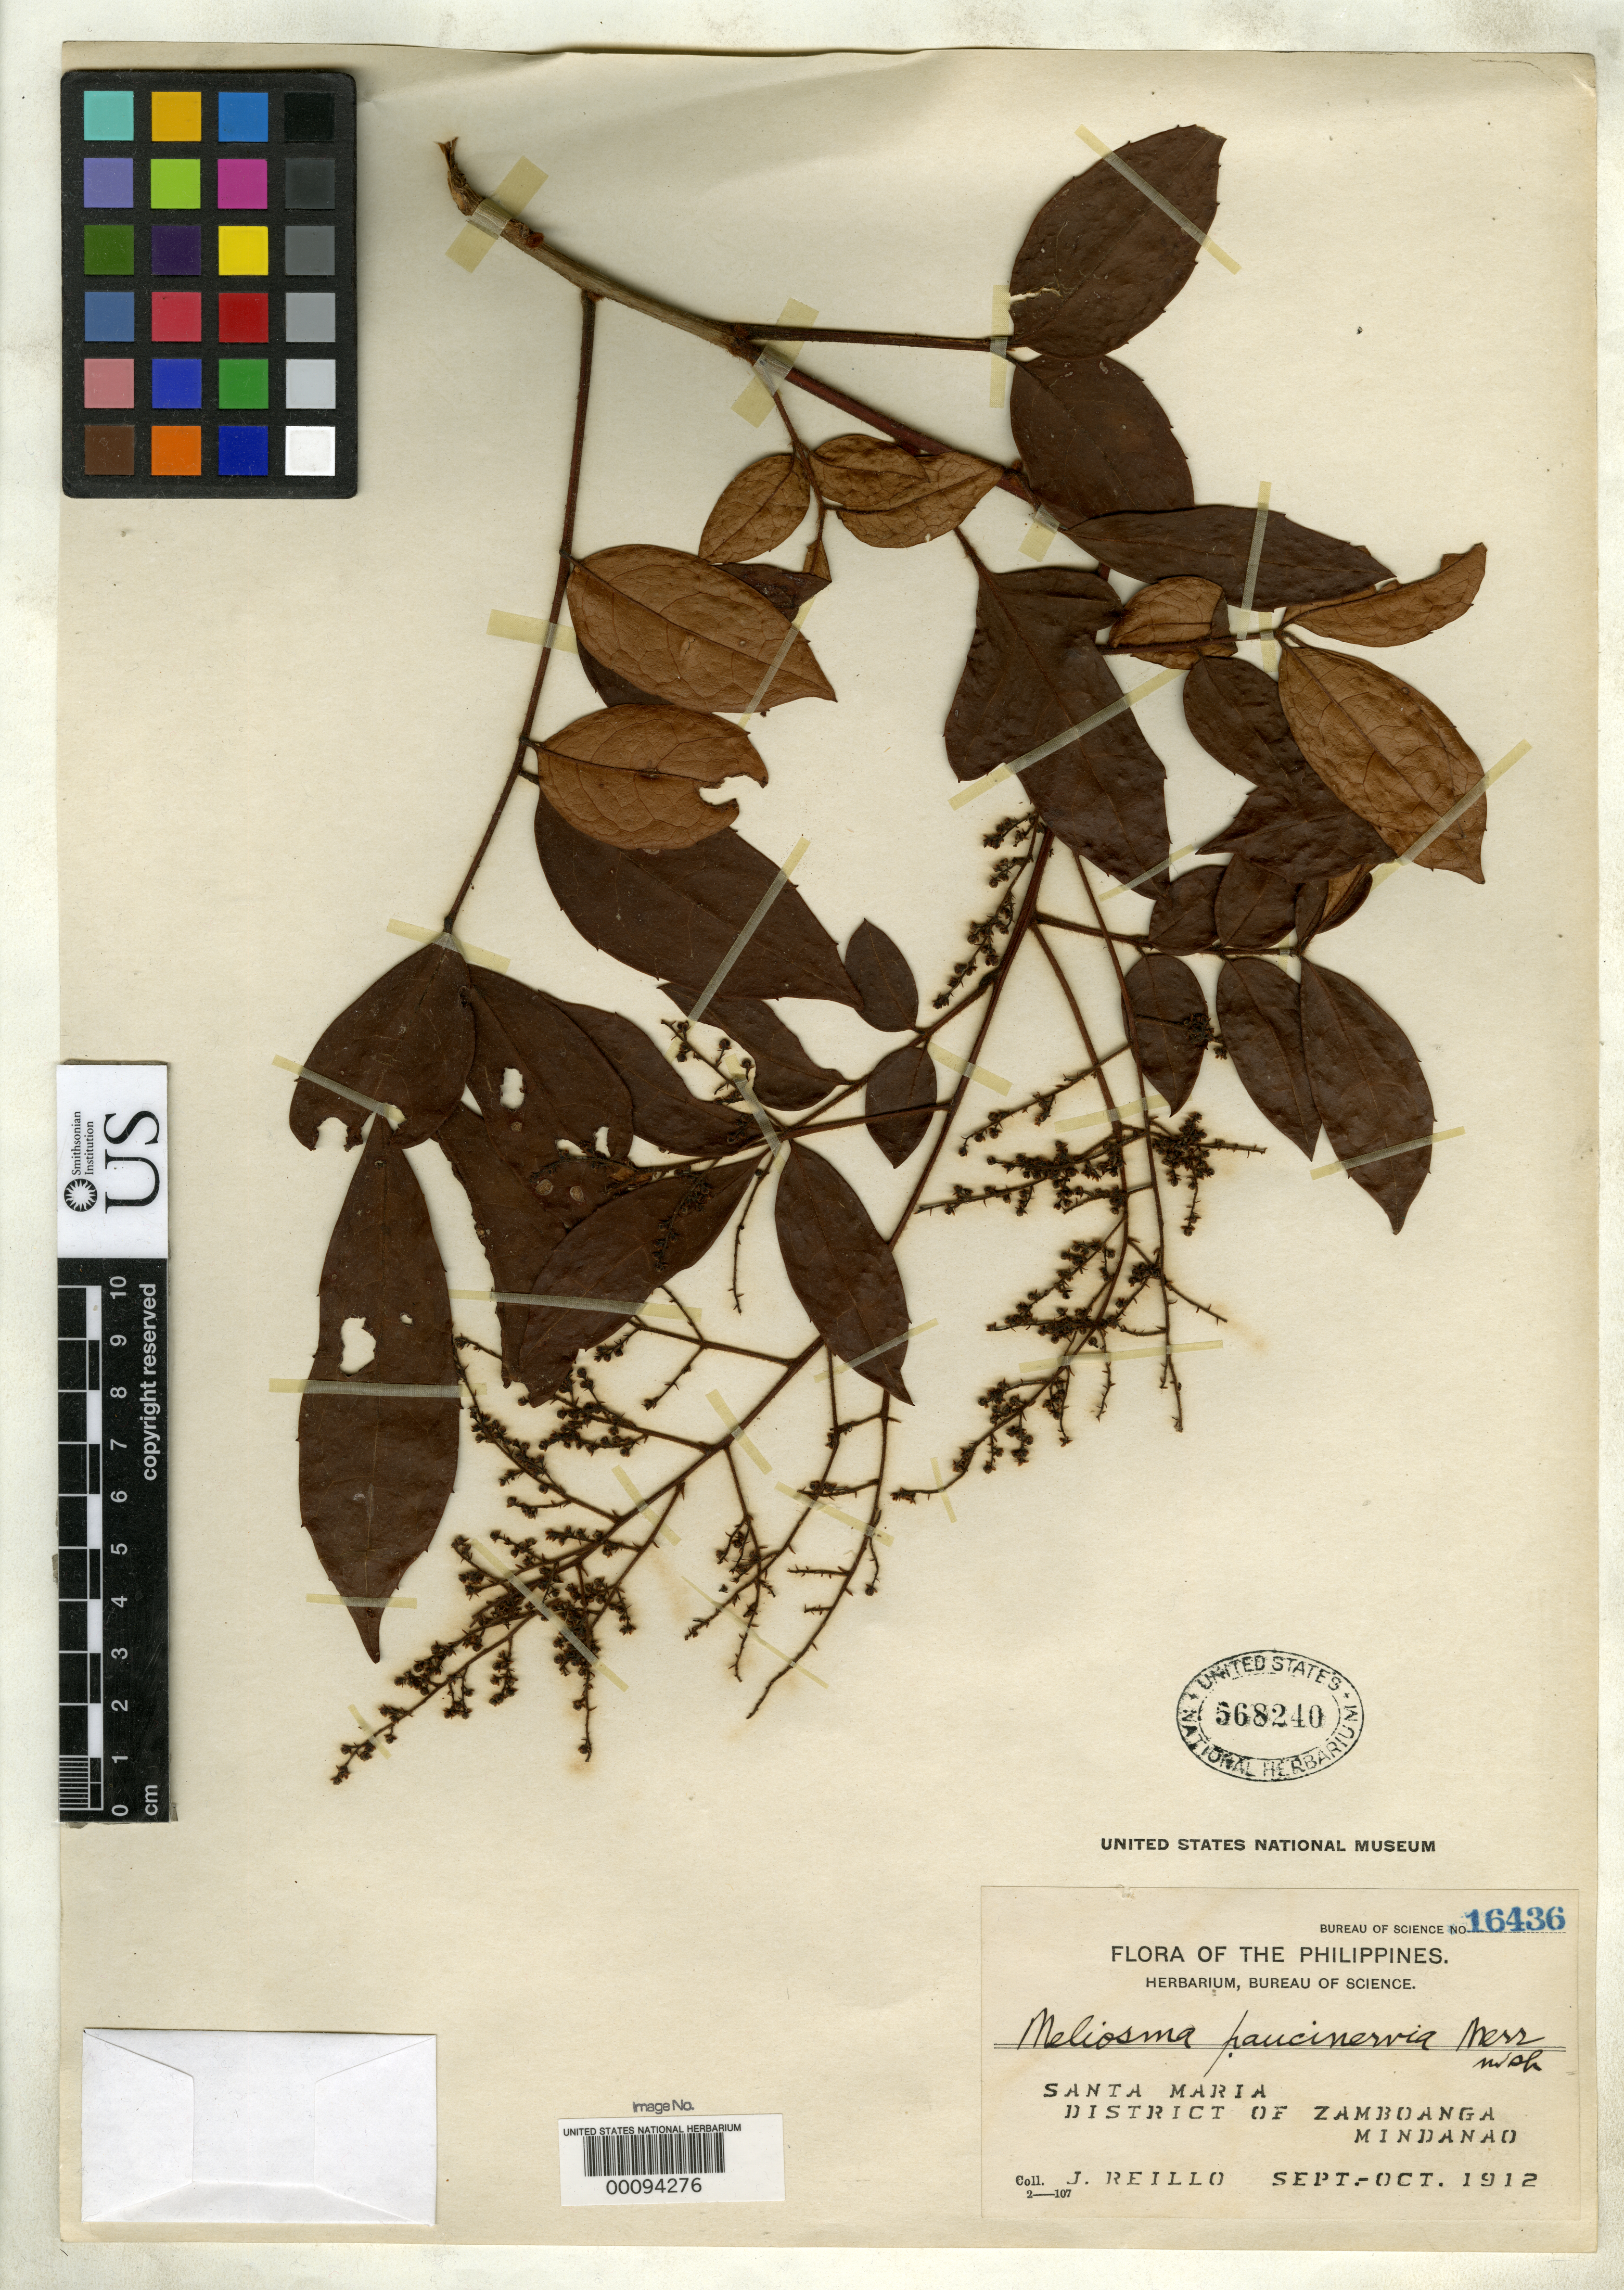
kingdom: Plantae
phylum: Tracheophyta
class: Magnoliopsida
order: Proteales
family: Sabiaceae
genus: Meliosma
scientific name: Meliosma paucinervia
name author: Merr.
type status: Isotype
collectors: J. Reillo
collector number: Bur. Sci. 16436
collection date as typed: Sep 1912 to -- Oct 1912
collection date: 1912-09/1912-10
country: Philippines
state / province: Zamboanga Peninsula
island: Mindanao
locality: Santa Maria.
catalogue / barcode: US 568240